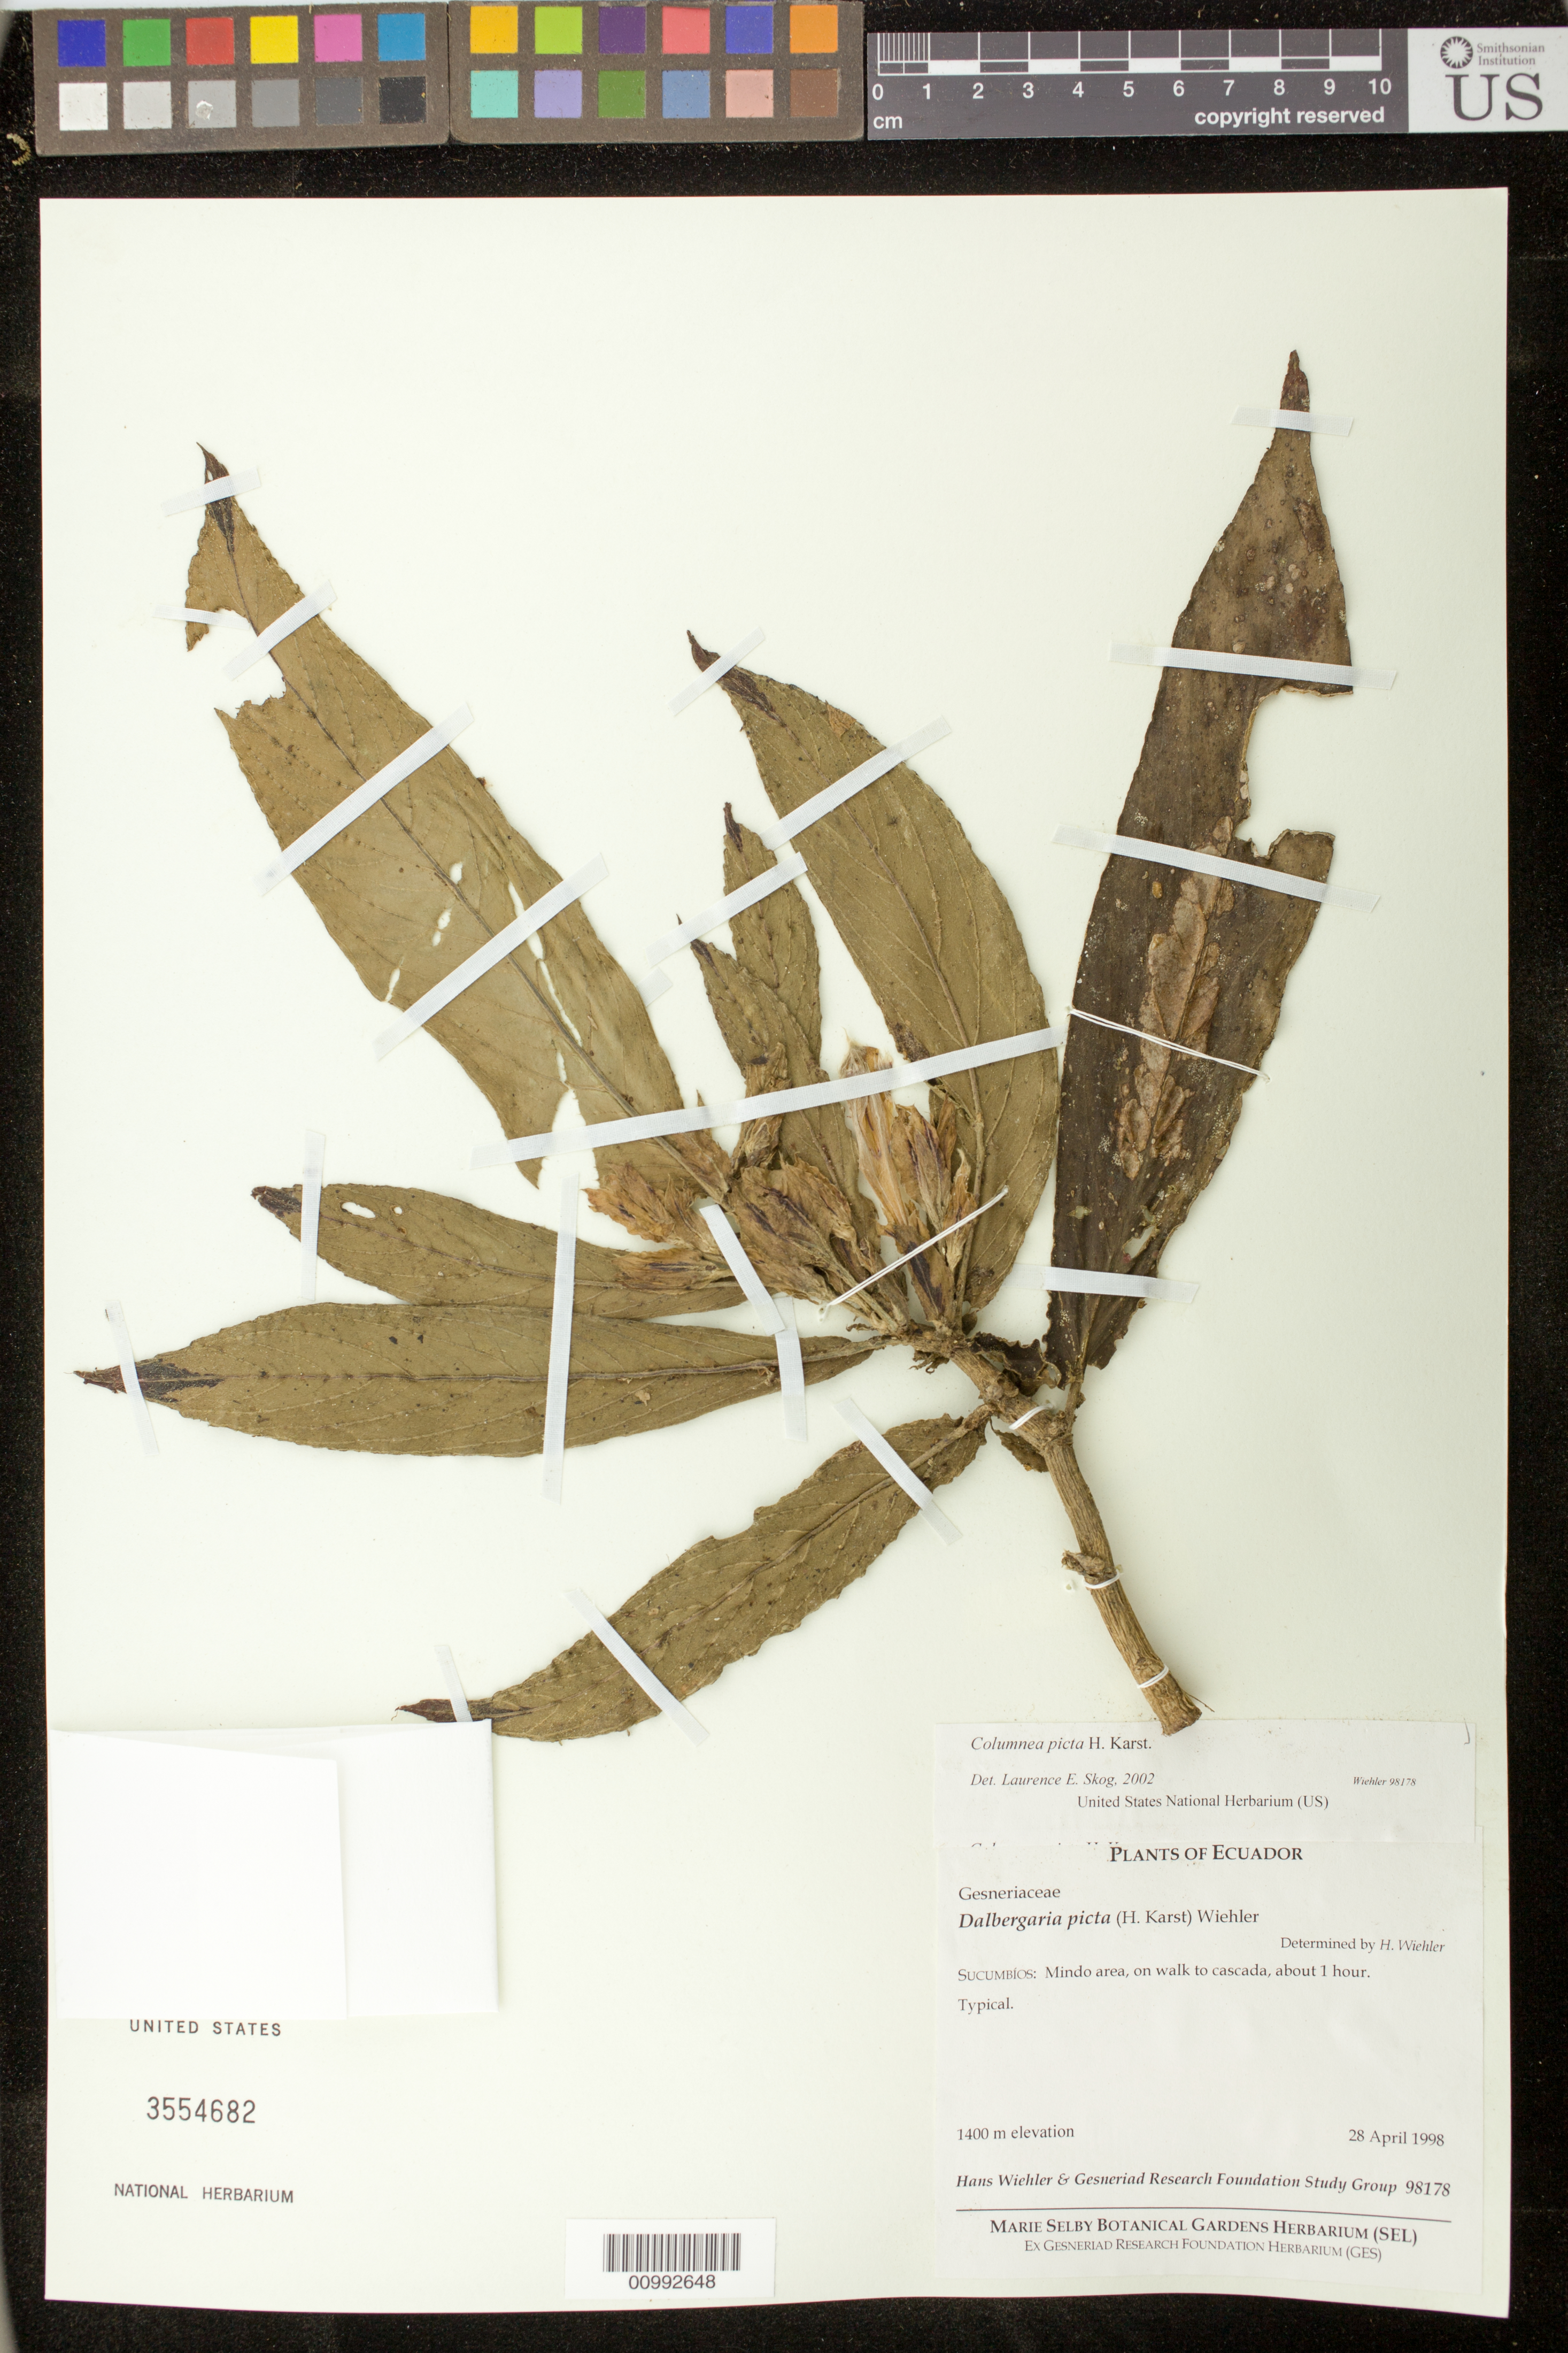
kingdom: Plantae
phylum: Tracheophyta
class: Magnoliopsida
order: Lamiales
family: Gesneriaceae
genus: Columnea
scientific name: Columnea karsteniana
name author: Singh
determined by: Skog, Laurence E.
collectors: H. J. Wiehler & GRF Study Group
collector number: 98178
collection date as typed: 28 Apr 1998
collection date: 1998-04-28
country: Ecuador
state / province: Sucumbíos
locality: Sucumbíos: Mindo area, on walk to cascada, about 1 hour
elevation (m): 1400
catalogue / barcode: US 3554682